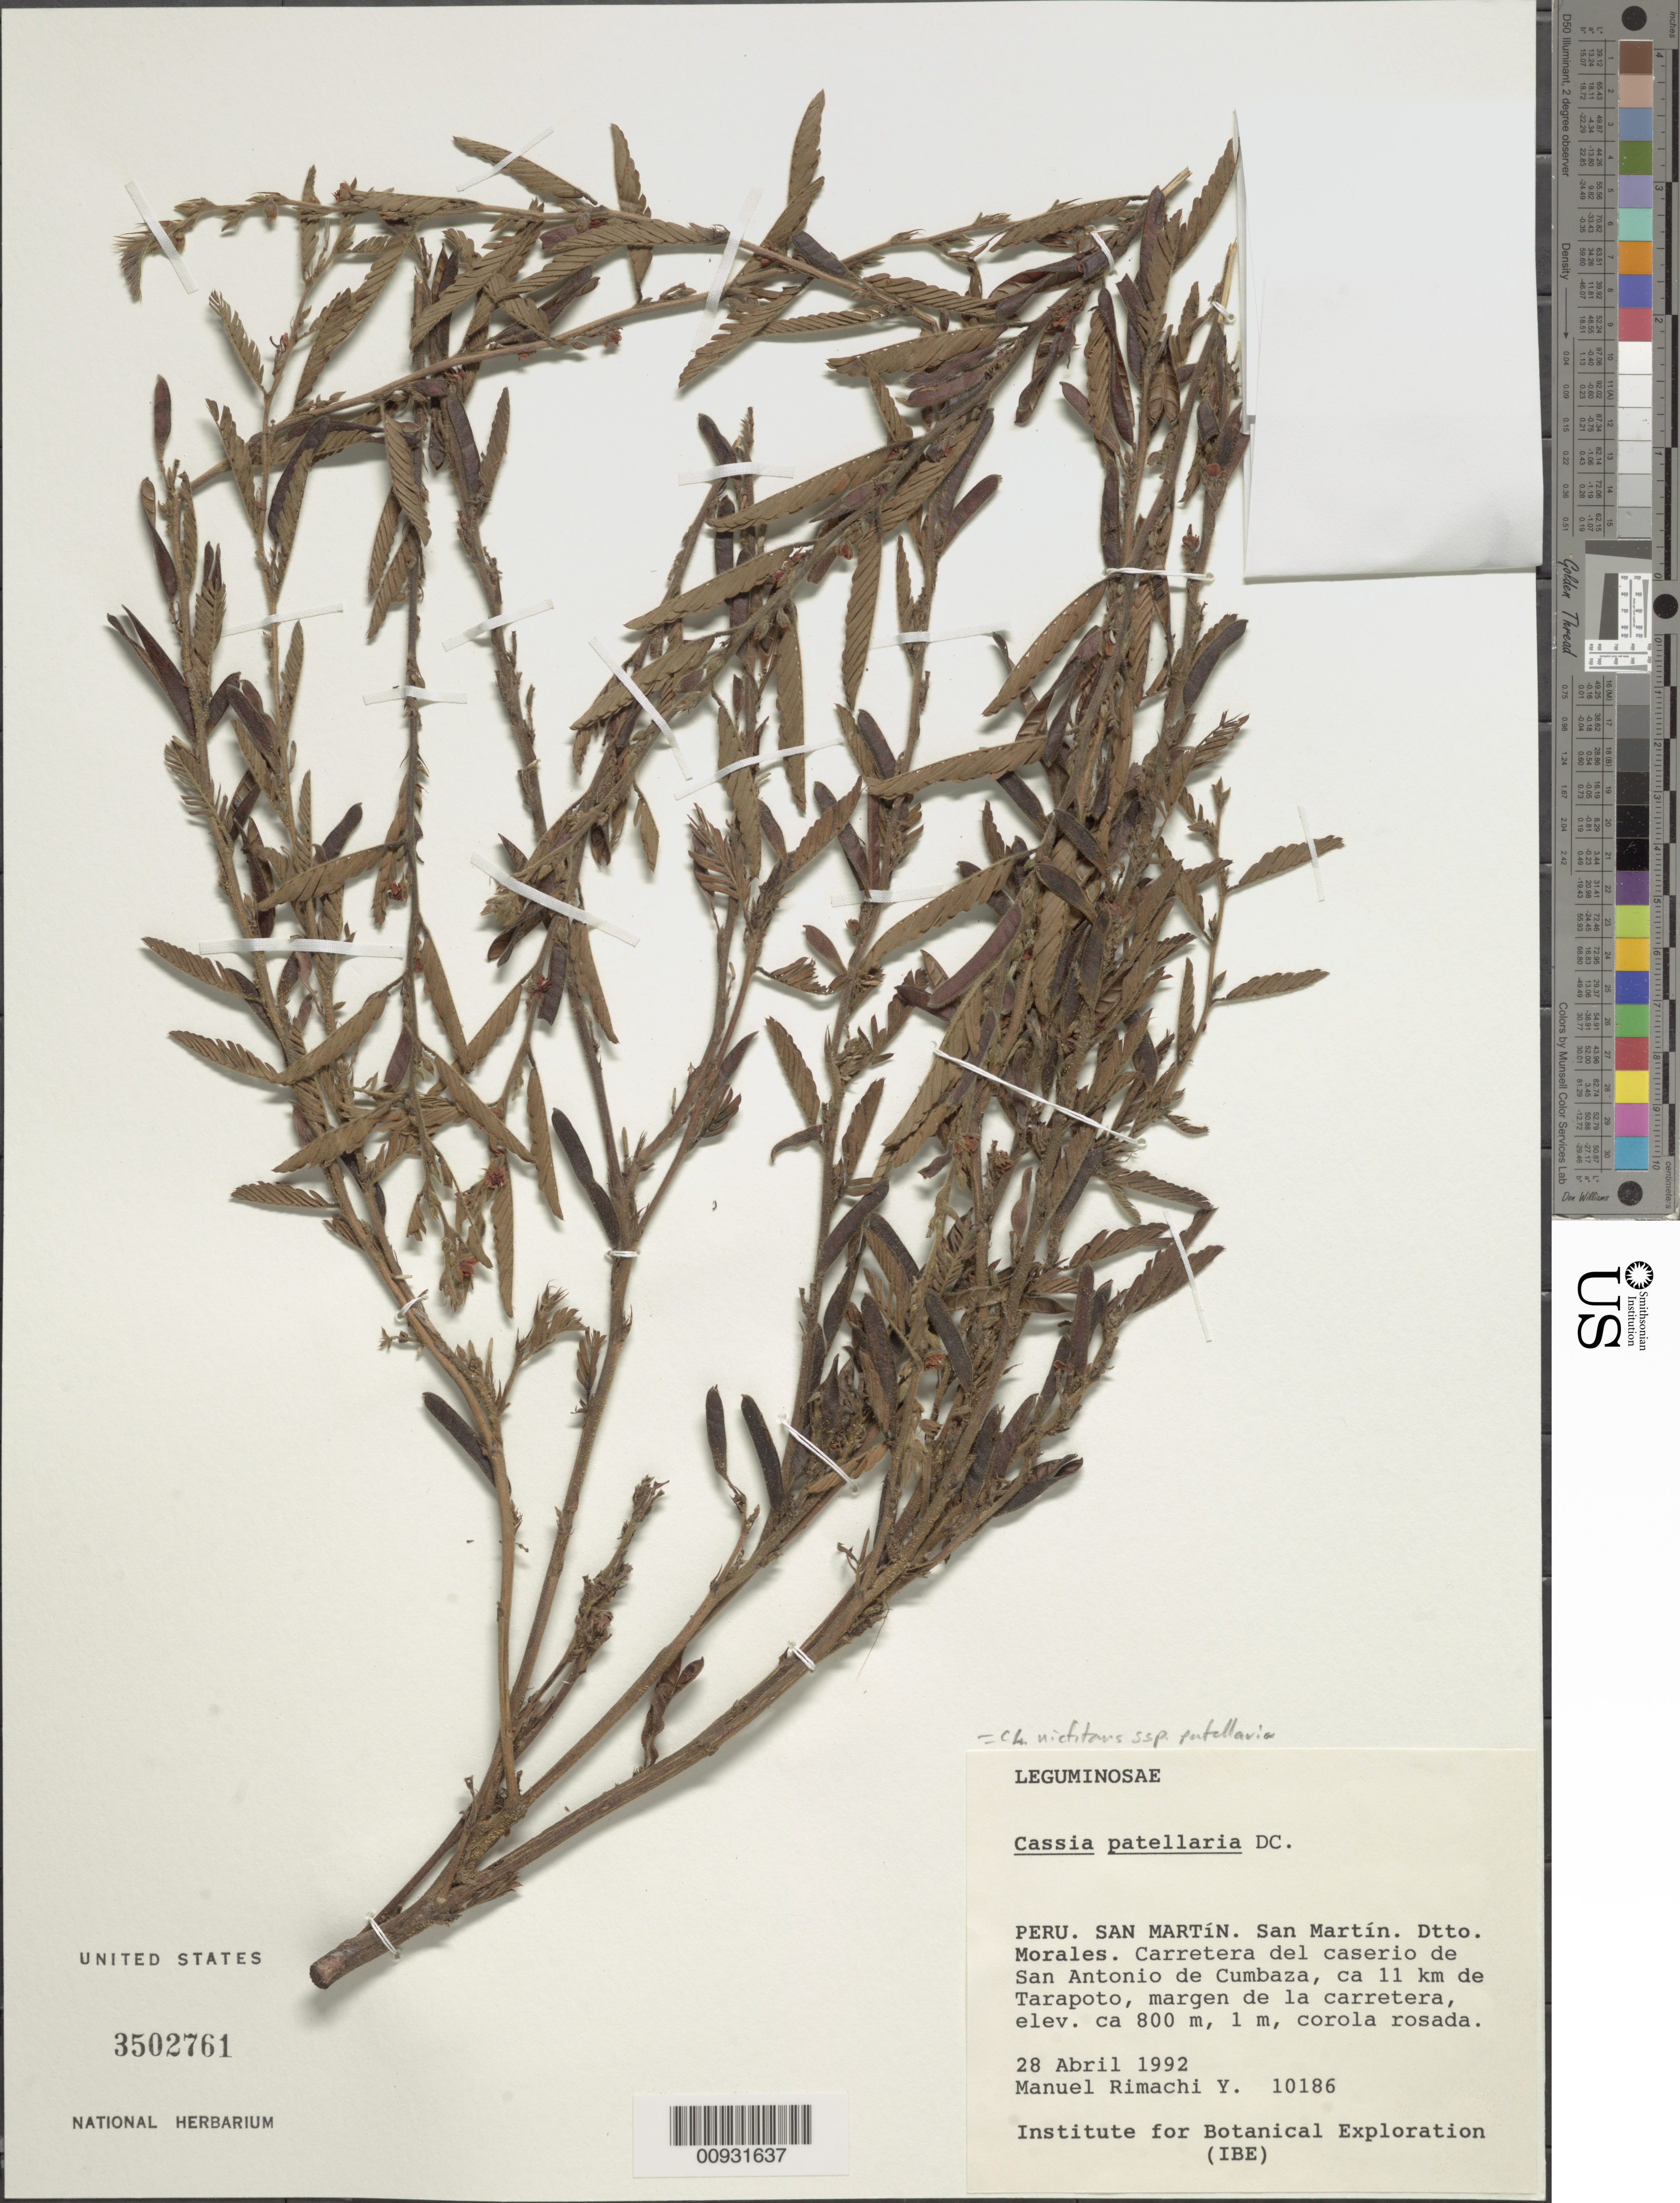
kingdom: Plantae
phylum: Tracheophyta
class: Magnoliopsida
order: Fabales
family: Fabaceae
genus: Chamaecrista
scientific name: Chamaecrista patellaria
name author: (Collad.) Greene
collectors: M. Rimachi Y.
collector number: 10186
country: Peru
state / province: San Martín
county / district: San Martín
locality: Morales, Carretera del caserio de San Antonia de Cumbaza, Tarapoto.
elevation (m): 800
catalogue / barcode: US 3502761